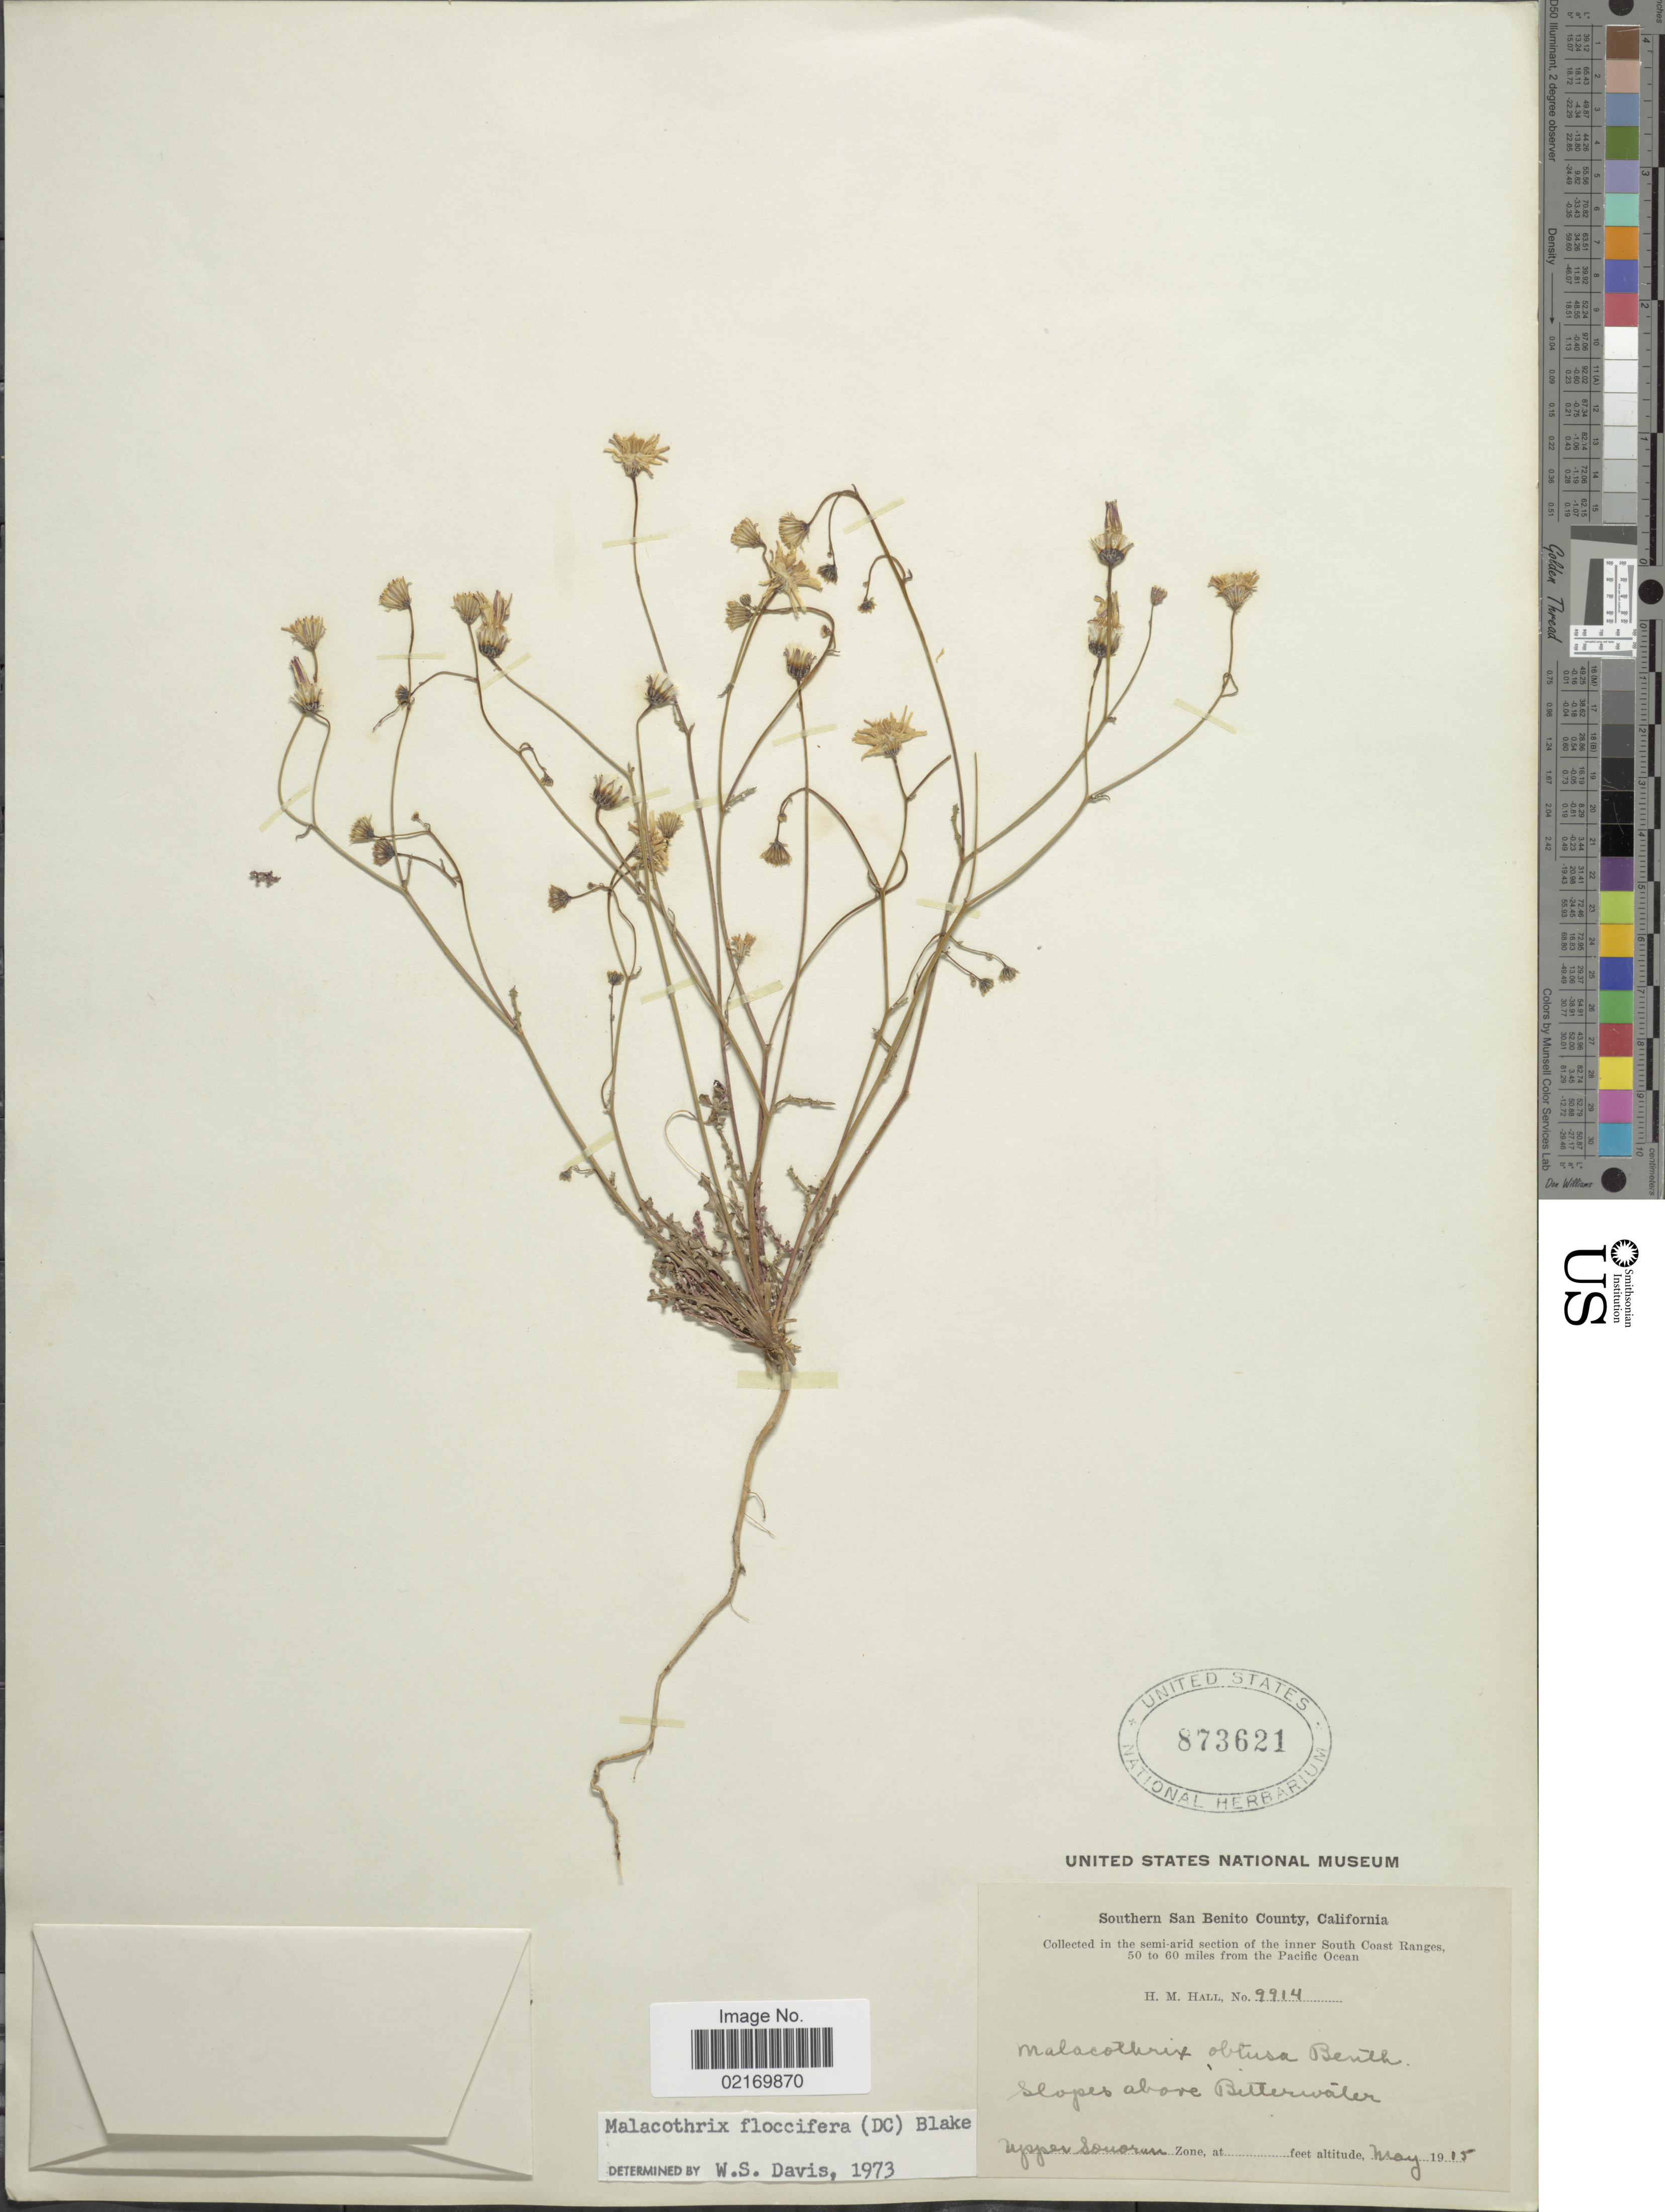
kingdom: Plantae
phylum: Tracheophyta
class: Magnoliopsida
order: Asterales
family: Asteraceae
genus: Malacothrix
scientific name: Malacothrix floccifera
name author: (DC.) S.F. Blake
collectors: H. M. Hall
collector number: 9914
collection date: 1915-05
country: United States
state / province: California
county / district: San Benito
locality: Southern San Benito County, inner South Coast Ranges, 50 to 60 miles from the Pacific Ocean, slopes above Bitterwater. Upper Sonoran Zone.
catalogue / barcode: US 873621